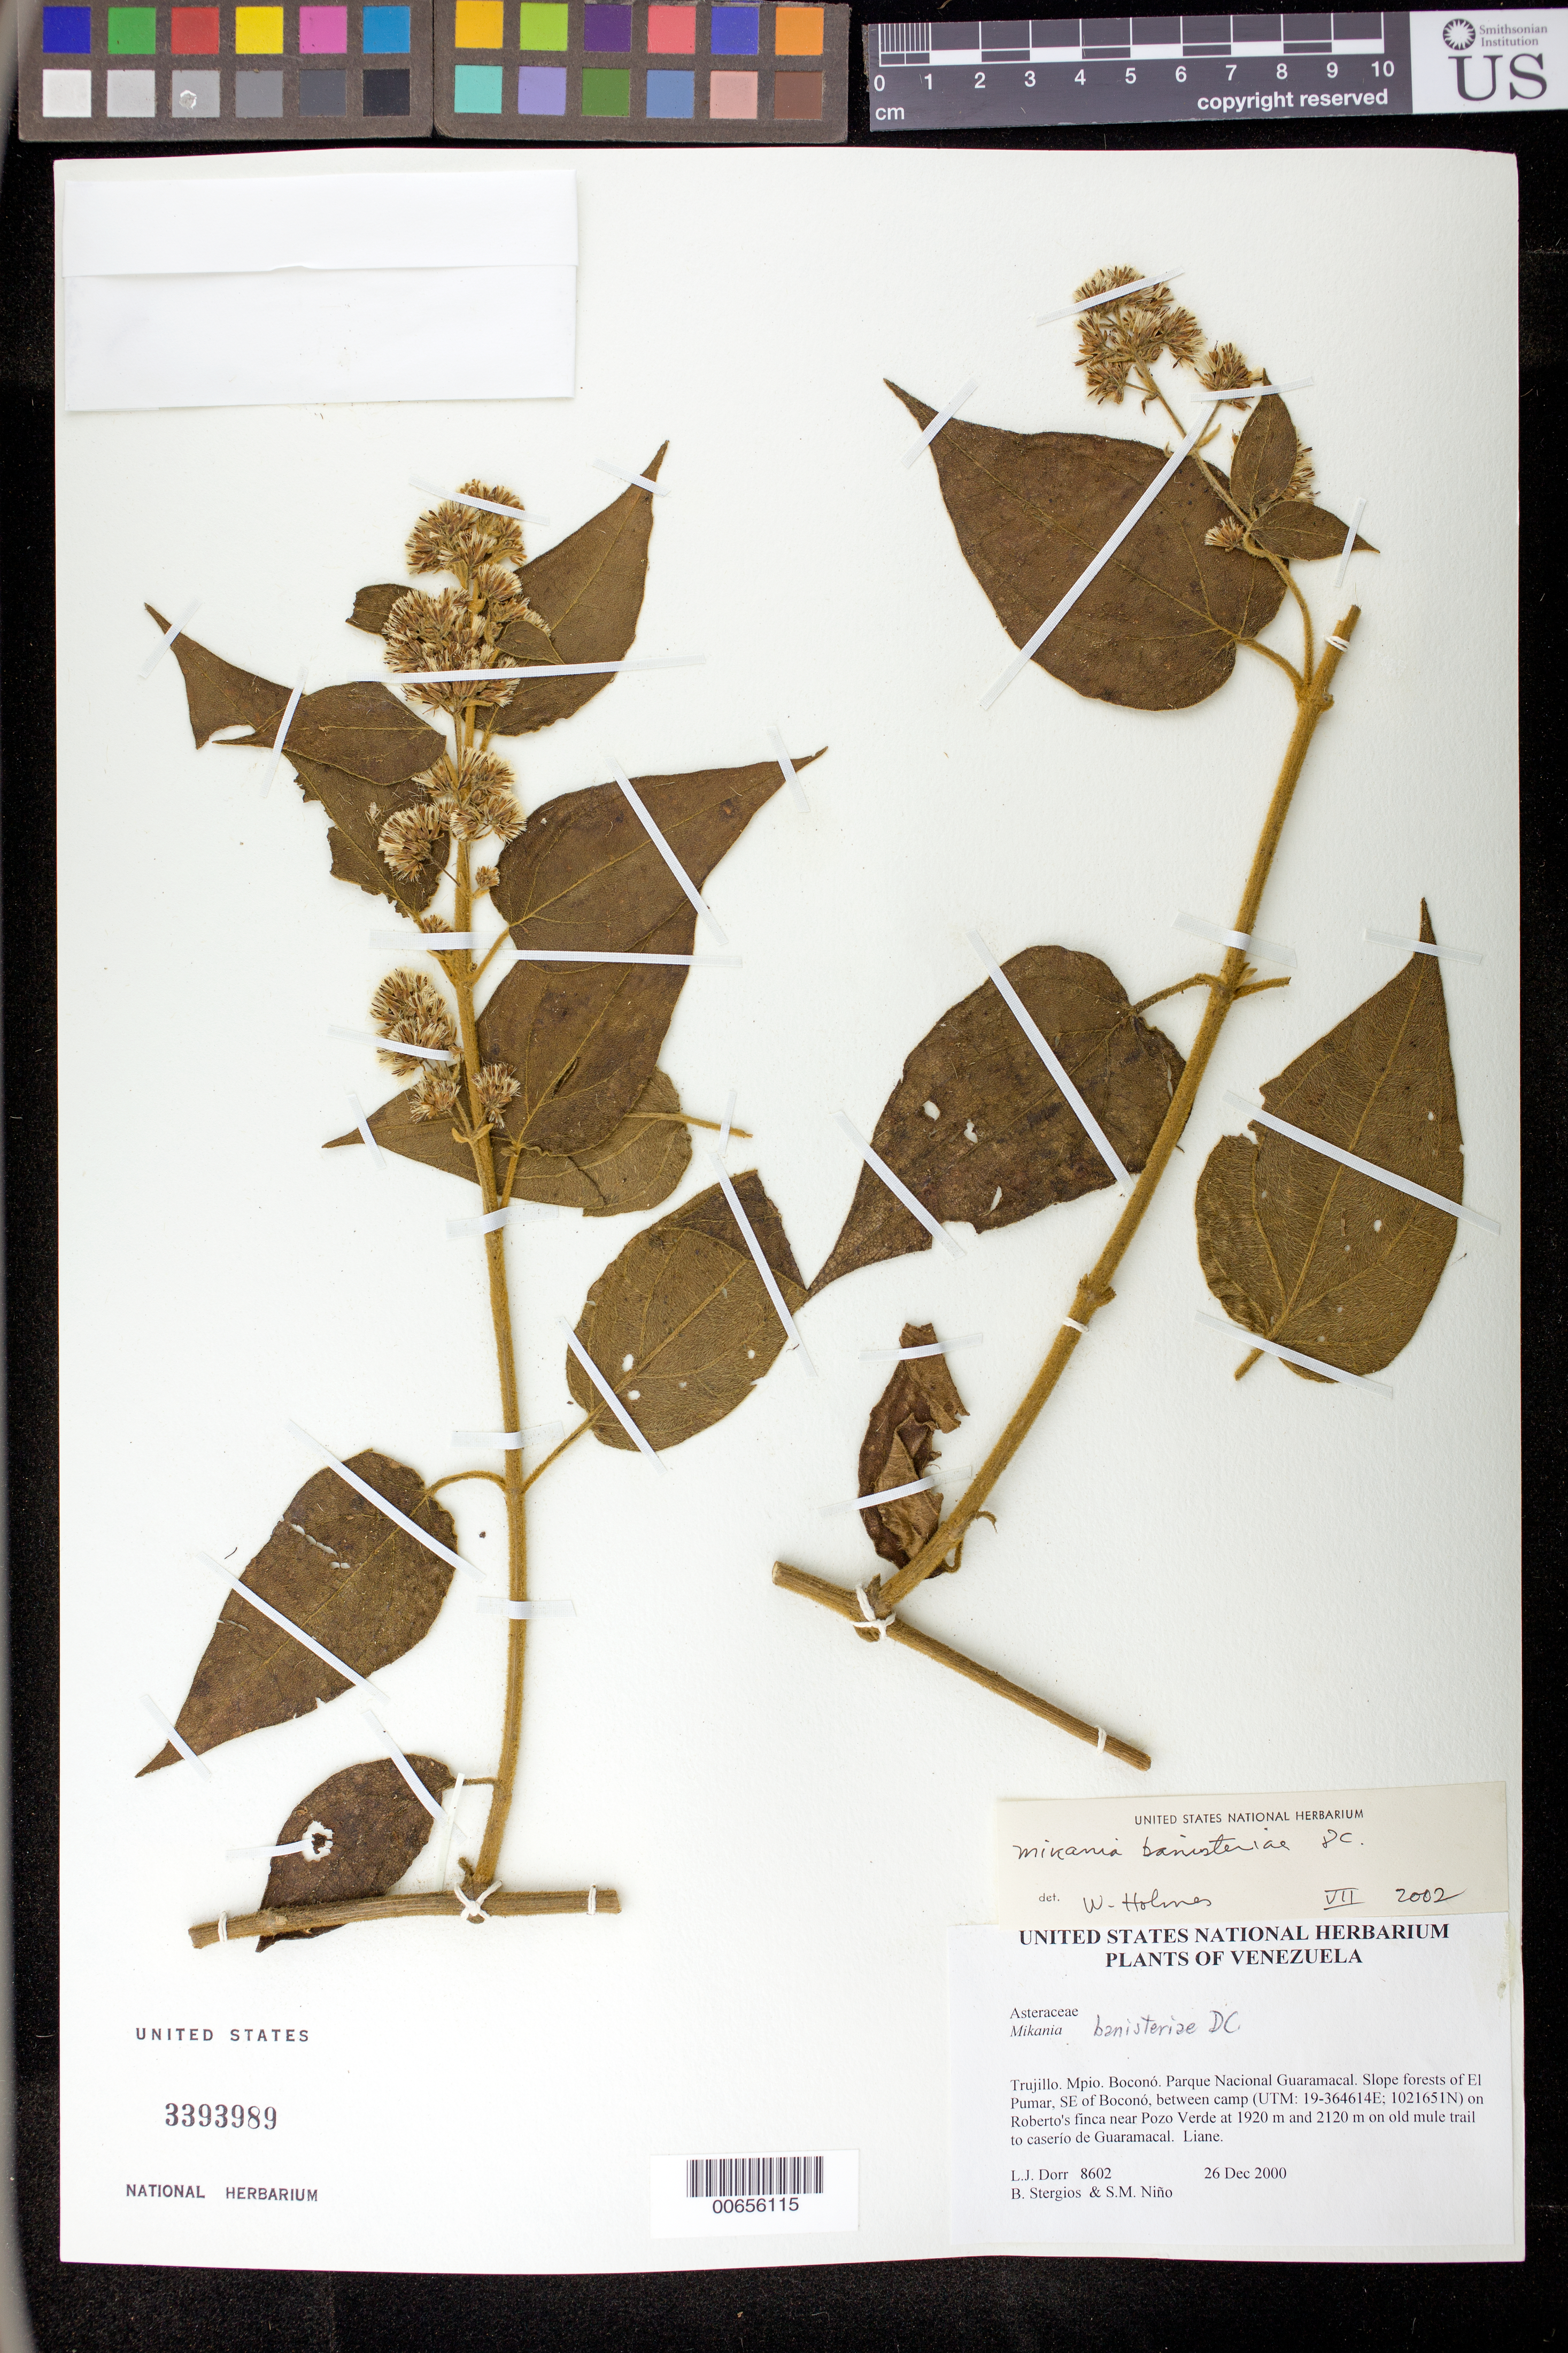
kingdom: Plantae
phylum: Tracheophyta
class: Magnoliopsida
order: Asterales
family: Asteraceae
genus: Mikania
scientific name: Mikania banisteriae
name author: DC.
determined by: Robinson, Harold E., (US)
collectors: L. J. Dorr, B. G. Stergios & S. M. Niño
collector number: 8602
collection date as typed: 26 Dec 2000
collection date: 2000-12-26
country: Venezuela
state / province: Trujillo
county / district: Boconó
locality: Parque Nacional Guaramacal. El Pumar, SE of Boconó, between camp on Roberto's finca near Pozo Verde at 1920 m and 2120 m on old mule trail to caserío de Guaramacal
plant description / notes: COL, PORT, TEX, US, VEN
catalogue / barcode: US 3393989